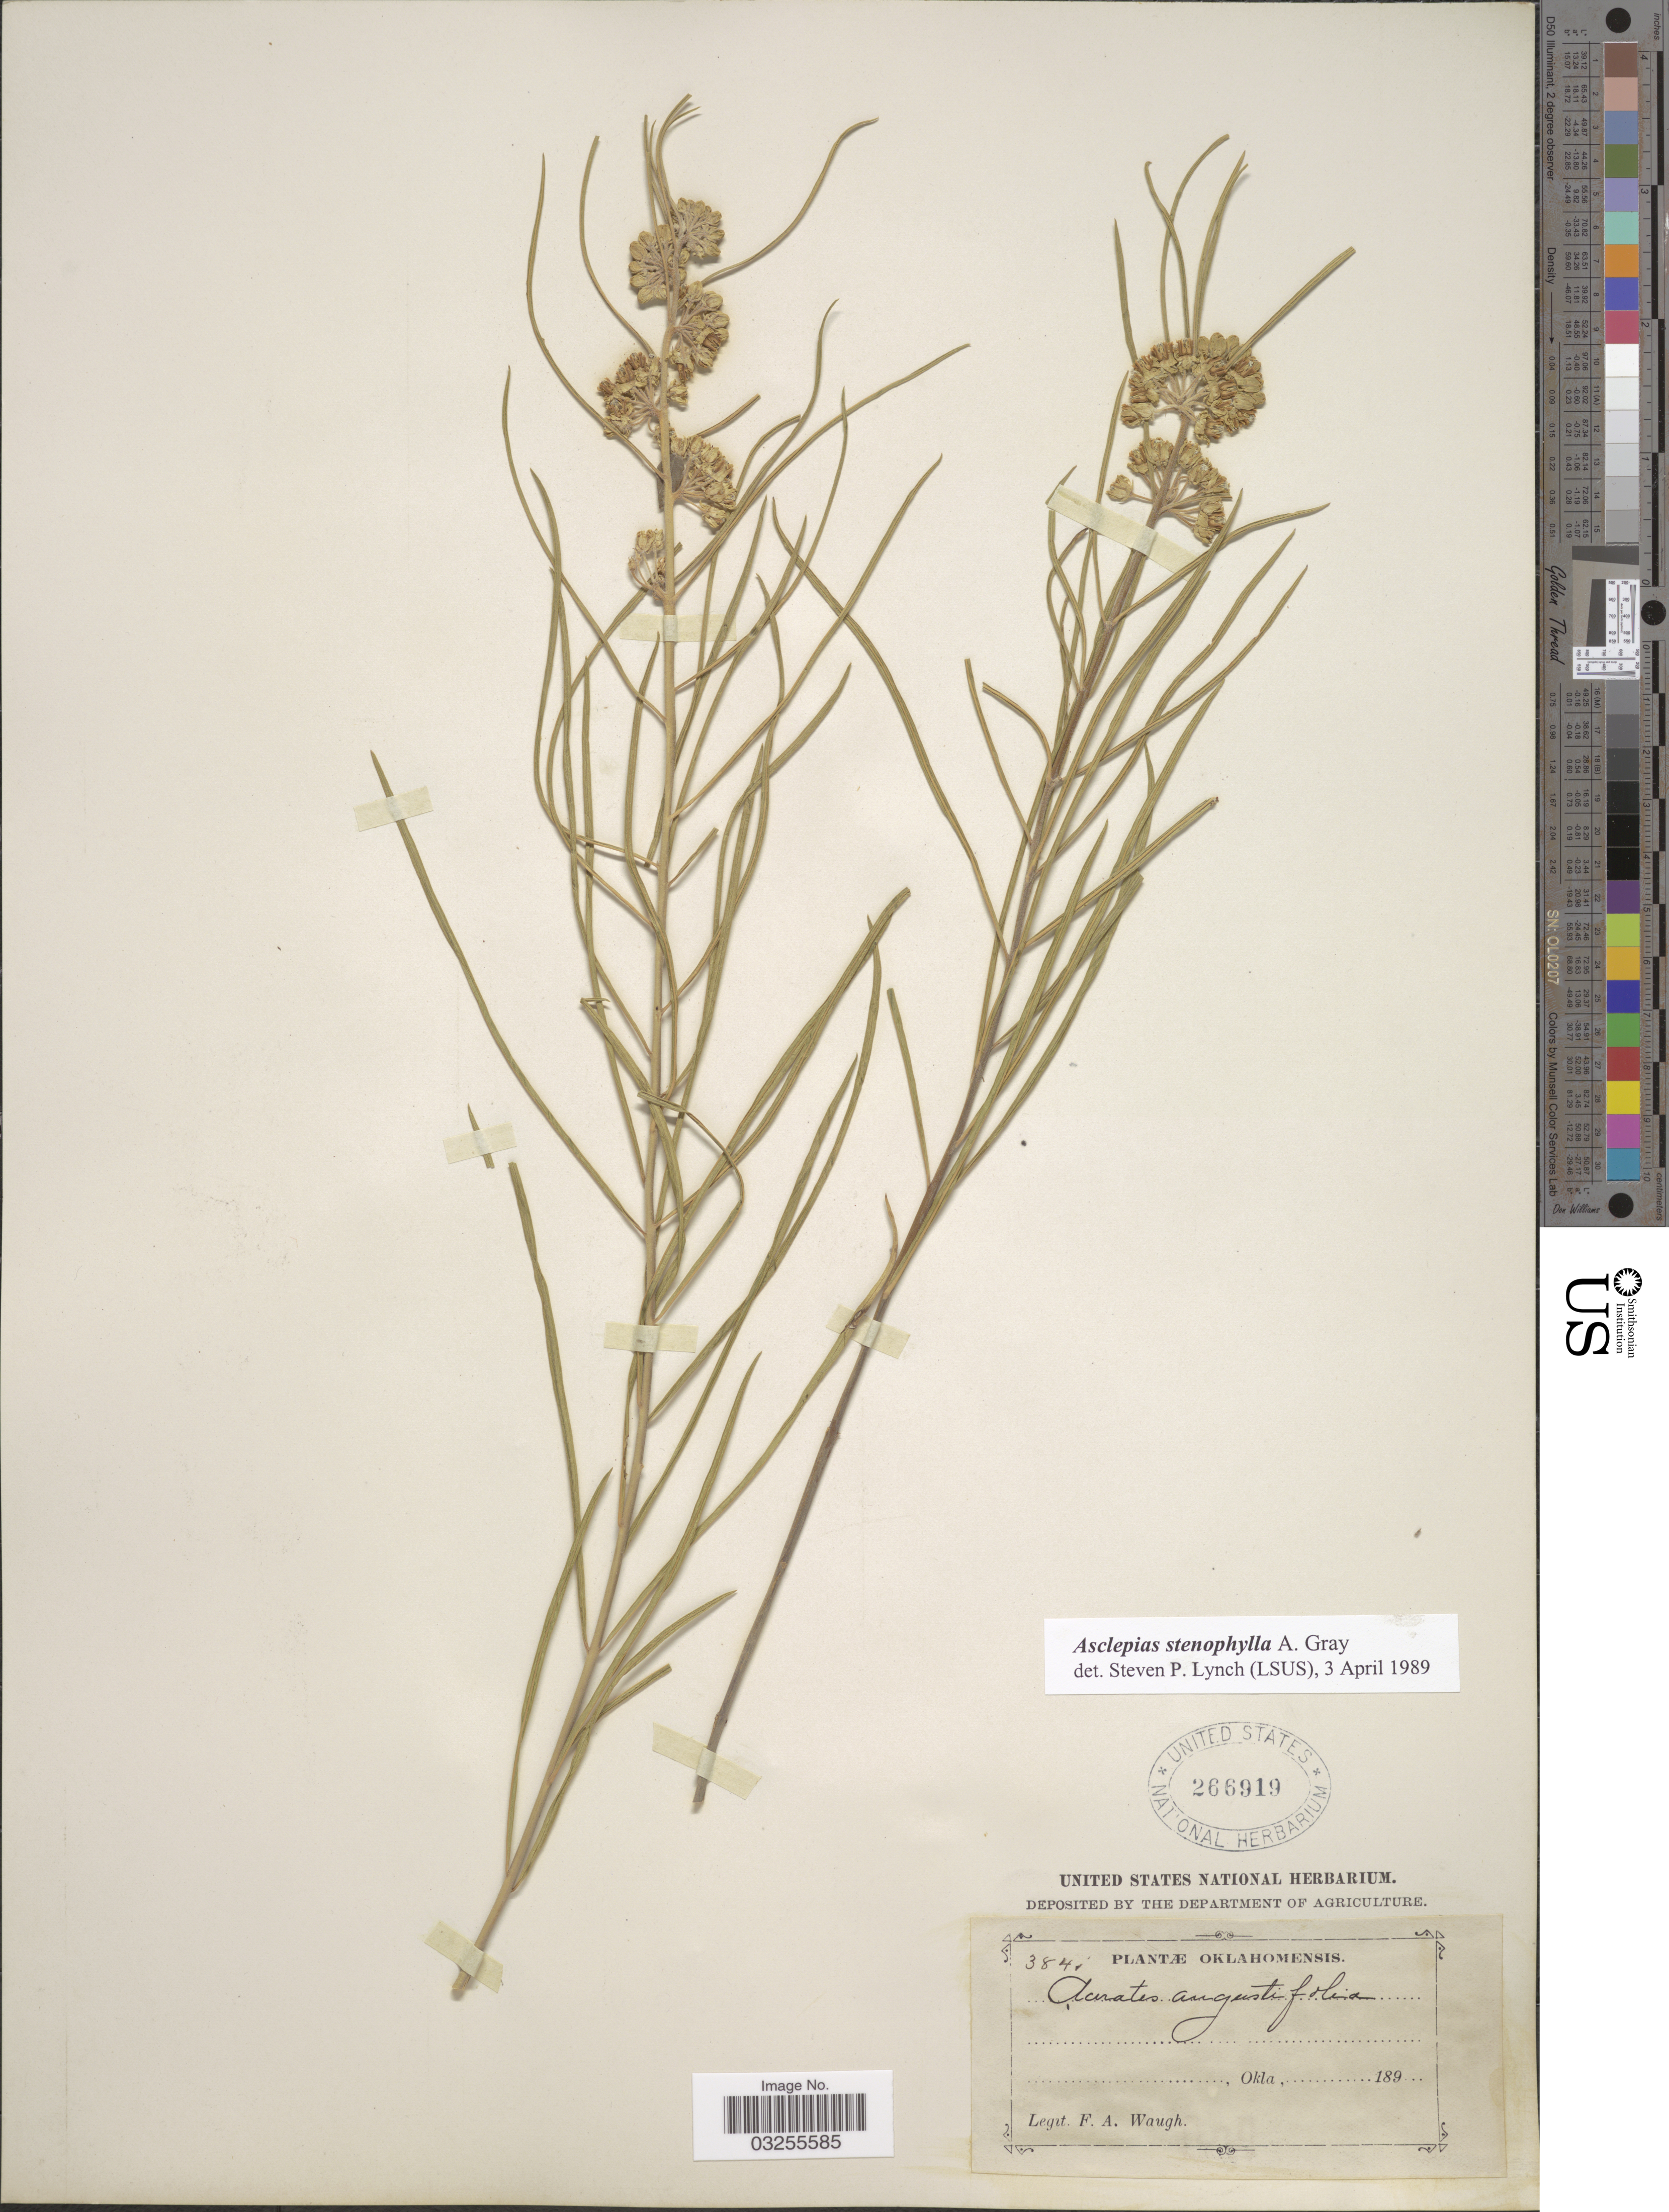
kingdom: Plantae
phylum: Tracheophyta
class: Magnoliopsida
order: Gentianales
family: Apocynaceae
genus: Asclepias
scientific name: Asclepias stenophylla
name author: A. Gray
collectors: F. Waugh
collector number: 384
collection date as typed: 189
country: United States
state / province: Oklahoma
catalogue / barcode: US 266919